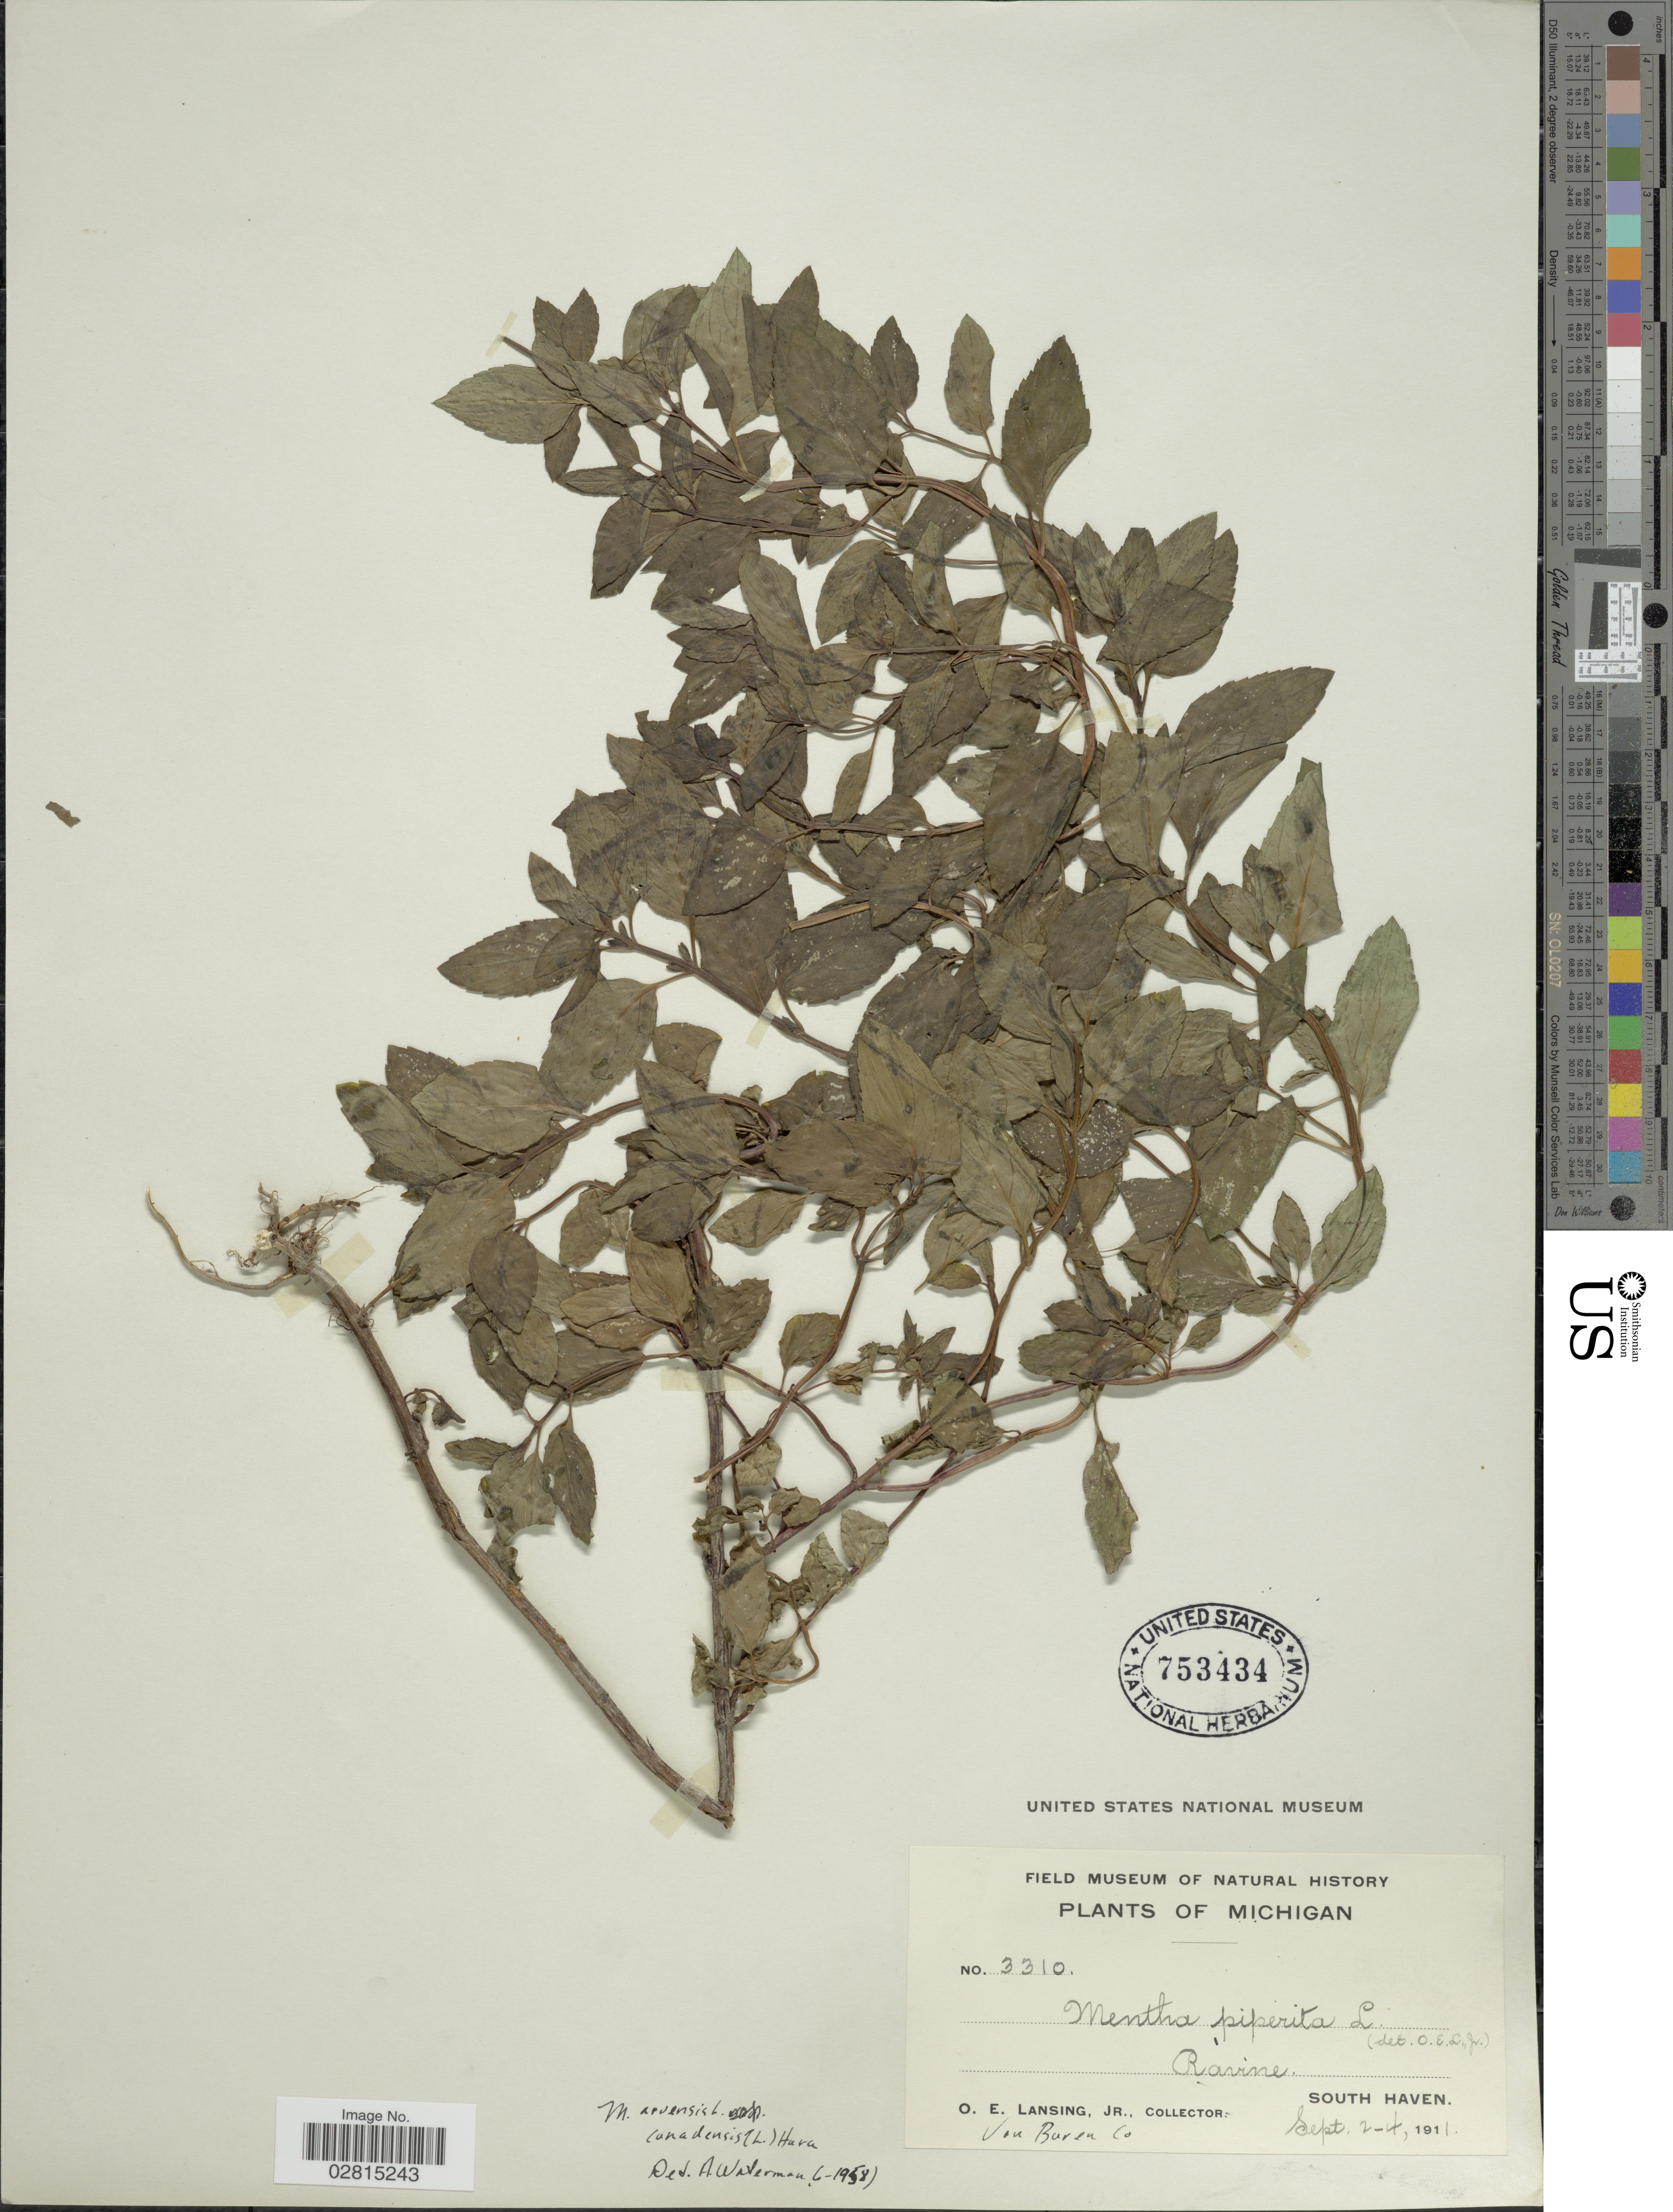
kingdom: Plantae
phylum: Tracheophyta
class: Magnoliopsida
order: Lamiales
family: Lamiaceae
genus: Mentha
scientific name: Mentha canadensis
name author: L.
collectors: O. Lansing Jr.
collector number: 3310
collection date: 1911-09-02/1911-09-04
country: United States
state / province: Michigan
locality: Ravine. South Haven. Van Buren Co.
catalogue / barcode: US 753434